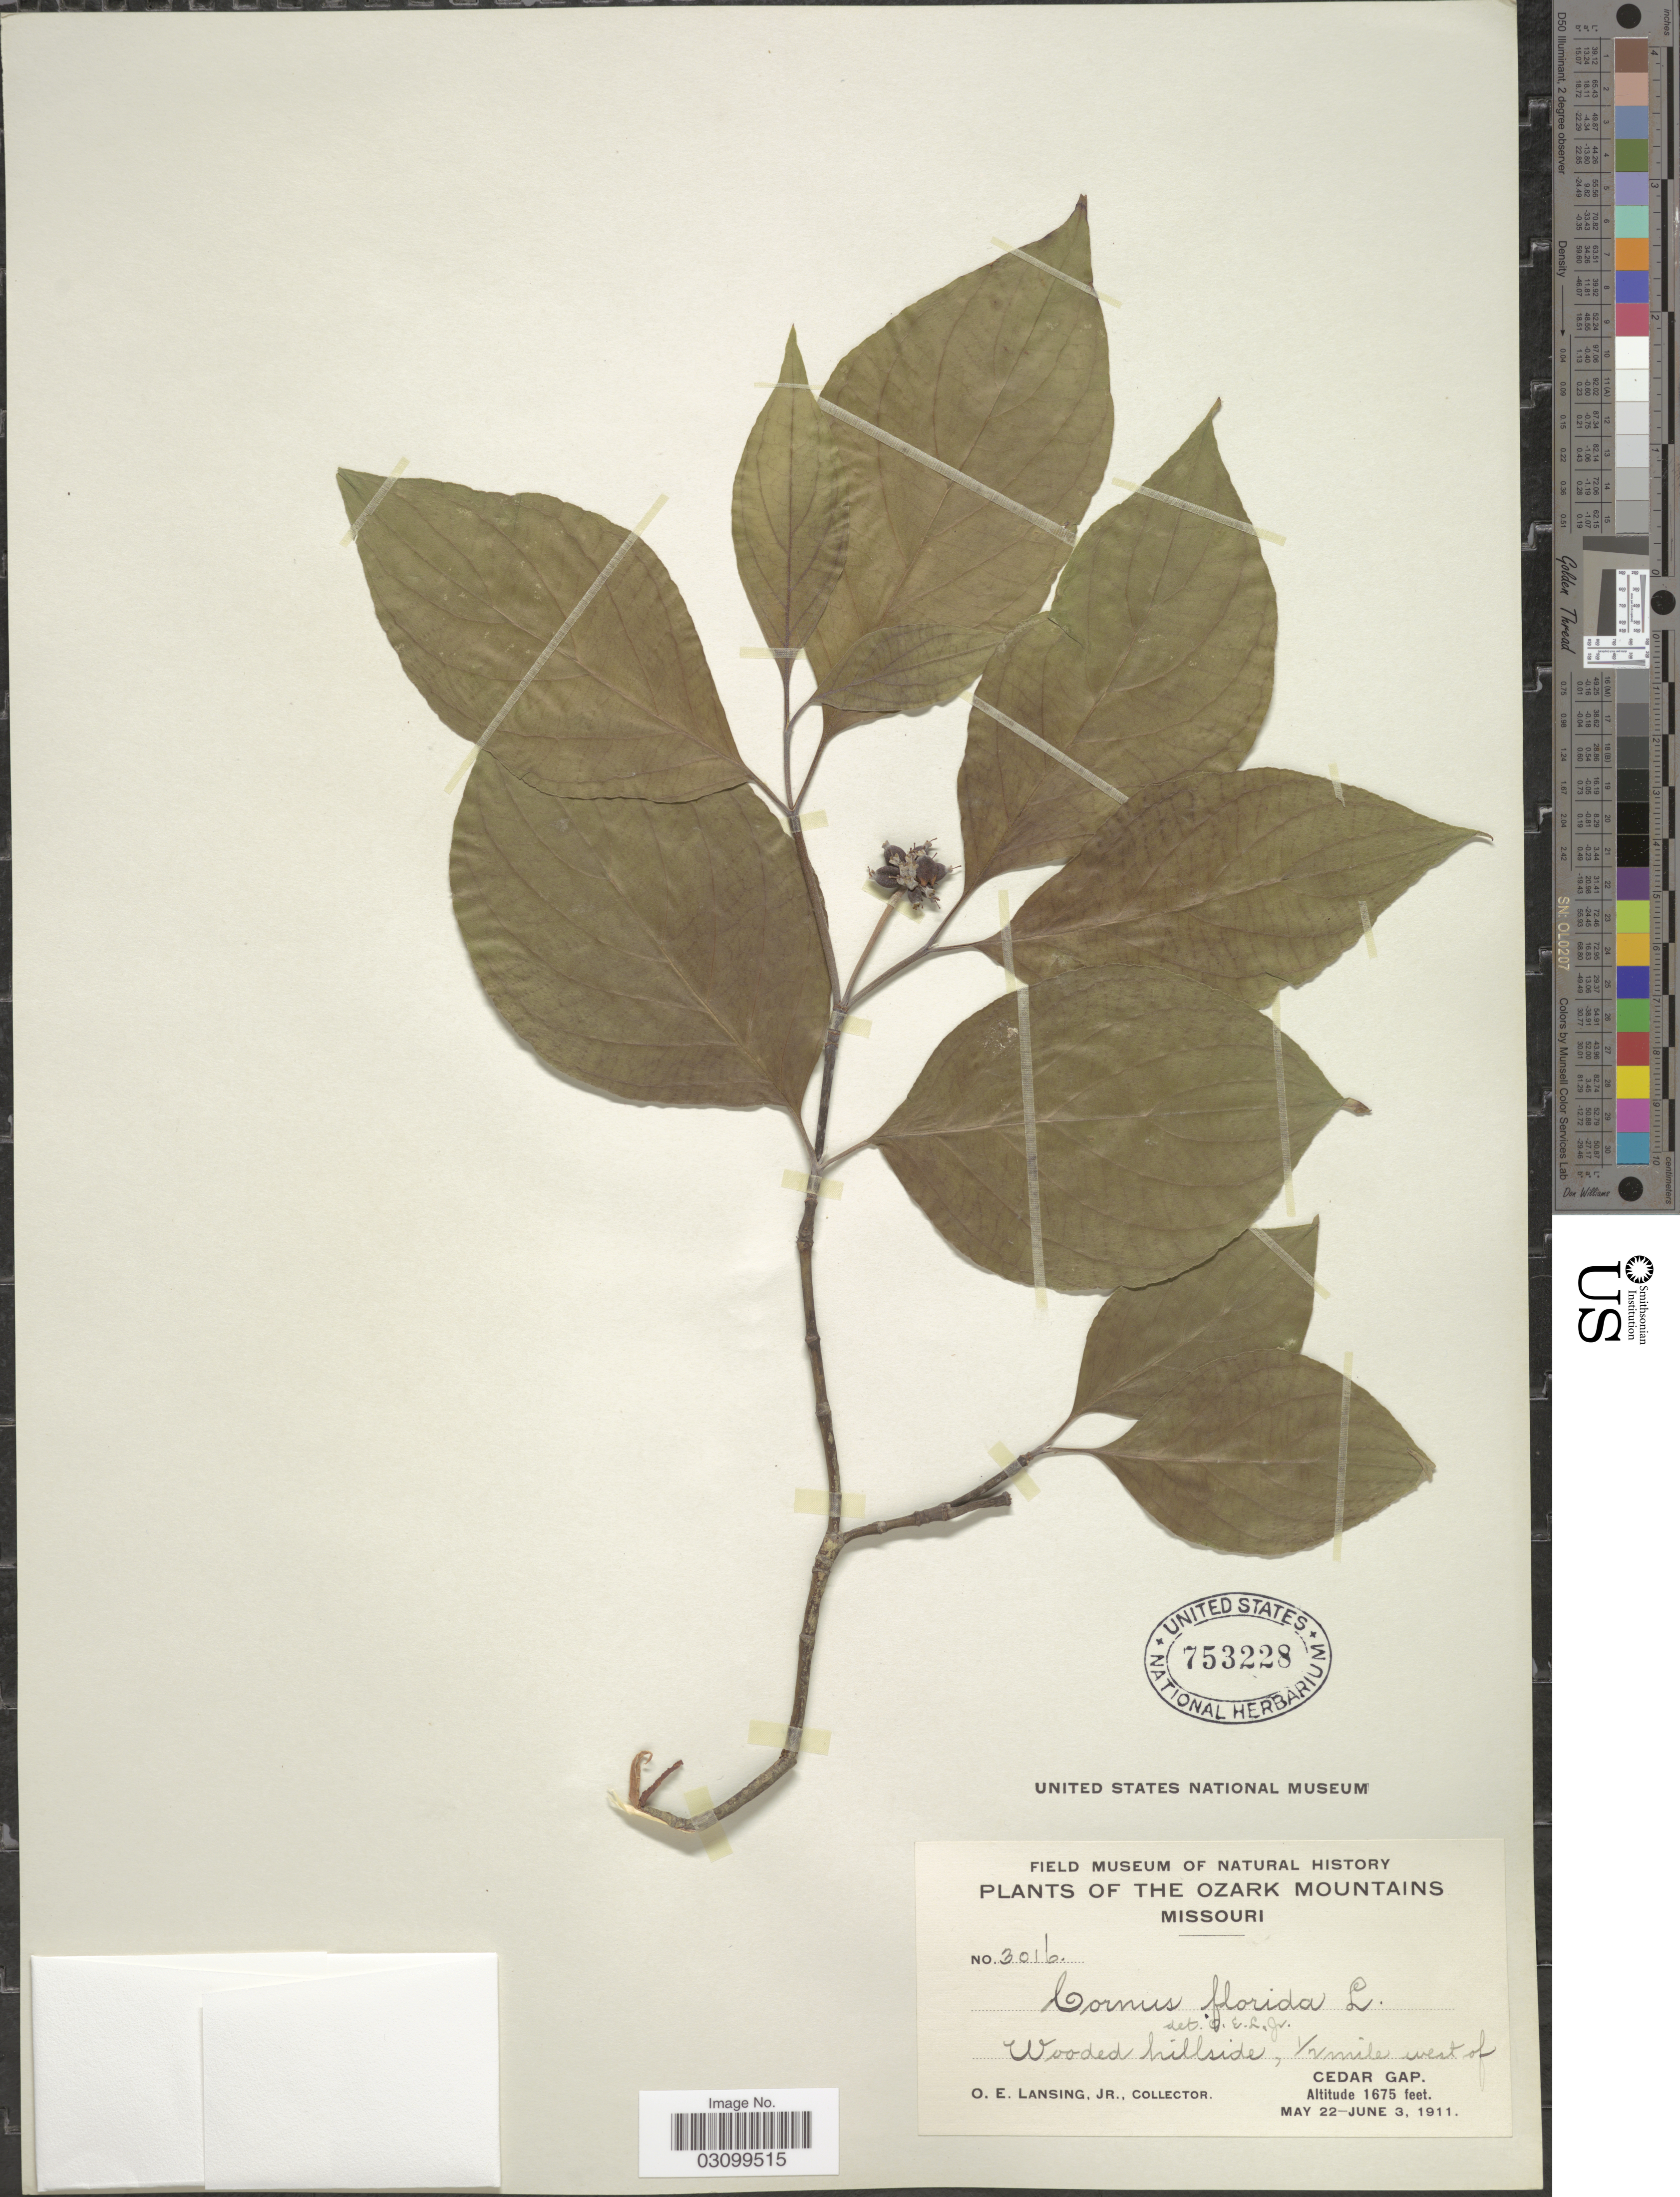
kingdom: Plantae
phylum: Tracheophyta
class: Magnoliopsida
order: Cornales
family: Cornaceae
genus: Cornus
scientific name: Cornus florida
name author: L.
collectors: O. Lansing Jr.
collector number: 3016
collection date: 1911-05-22/1911-06-03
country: United States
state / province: Missouri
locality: The Ozark Mountains. ½ mile west of Cedar Gap.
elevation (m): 511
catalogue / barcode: US 753228